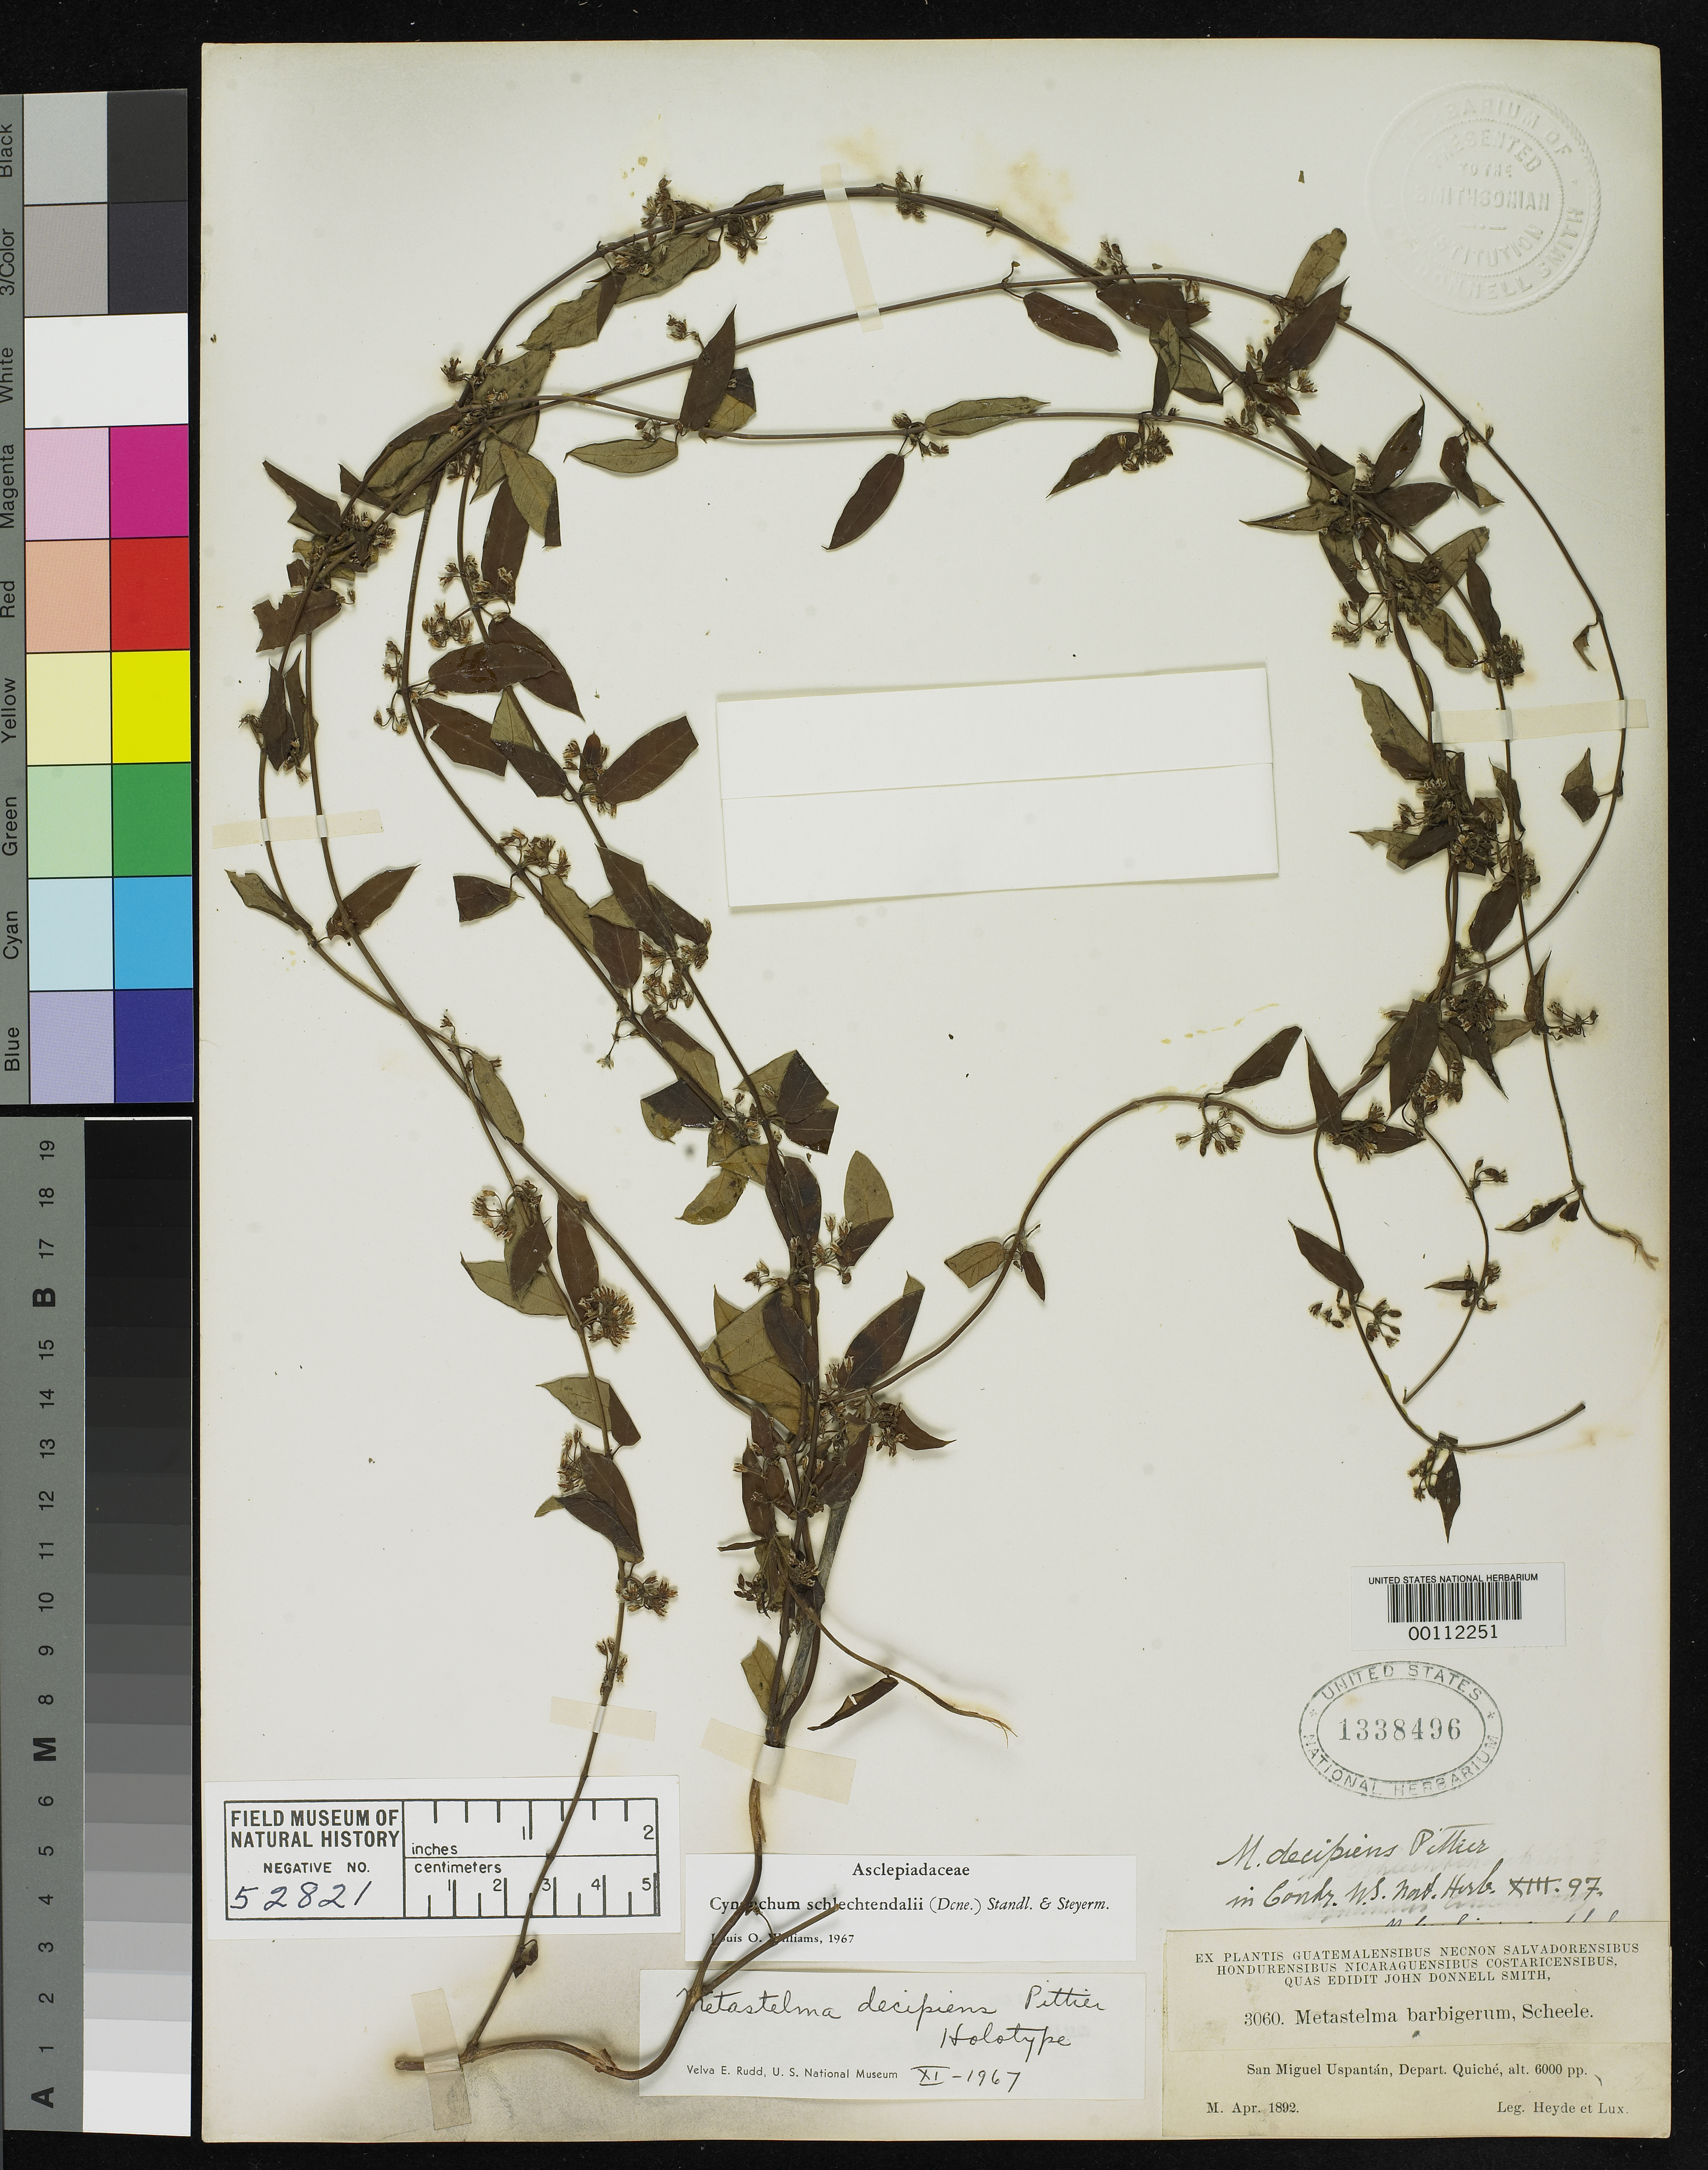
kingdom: Plantae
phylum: Tracheophyta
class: Magnoliopsida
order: Gentianales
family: Apocynaceae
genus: Metastelma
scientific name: Metastelma decipiens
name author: Pittier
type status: Holotype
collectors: E. T. Heyde & E. Lux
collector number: J.D.S. 3060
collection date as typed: Apr 1892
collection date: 1892-04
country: Guatemala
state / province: El Quiché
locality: San Miguel Uspantán.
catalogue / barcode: US 1338496